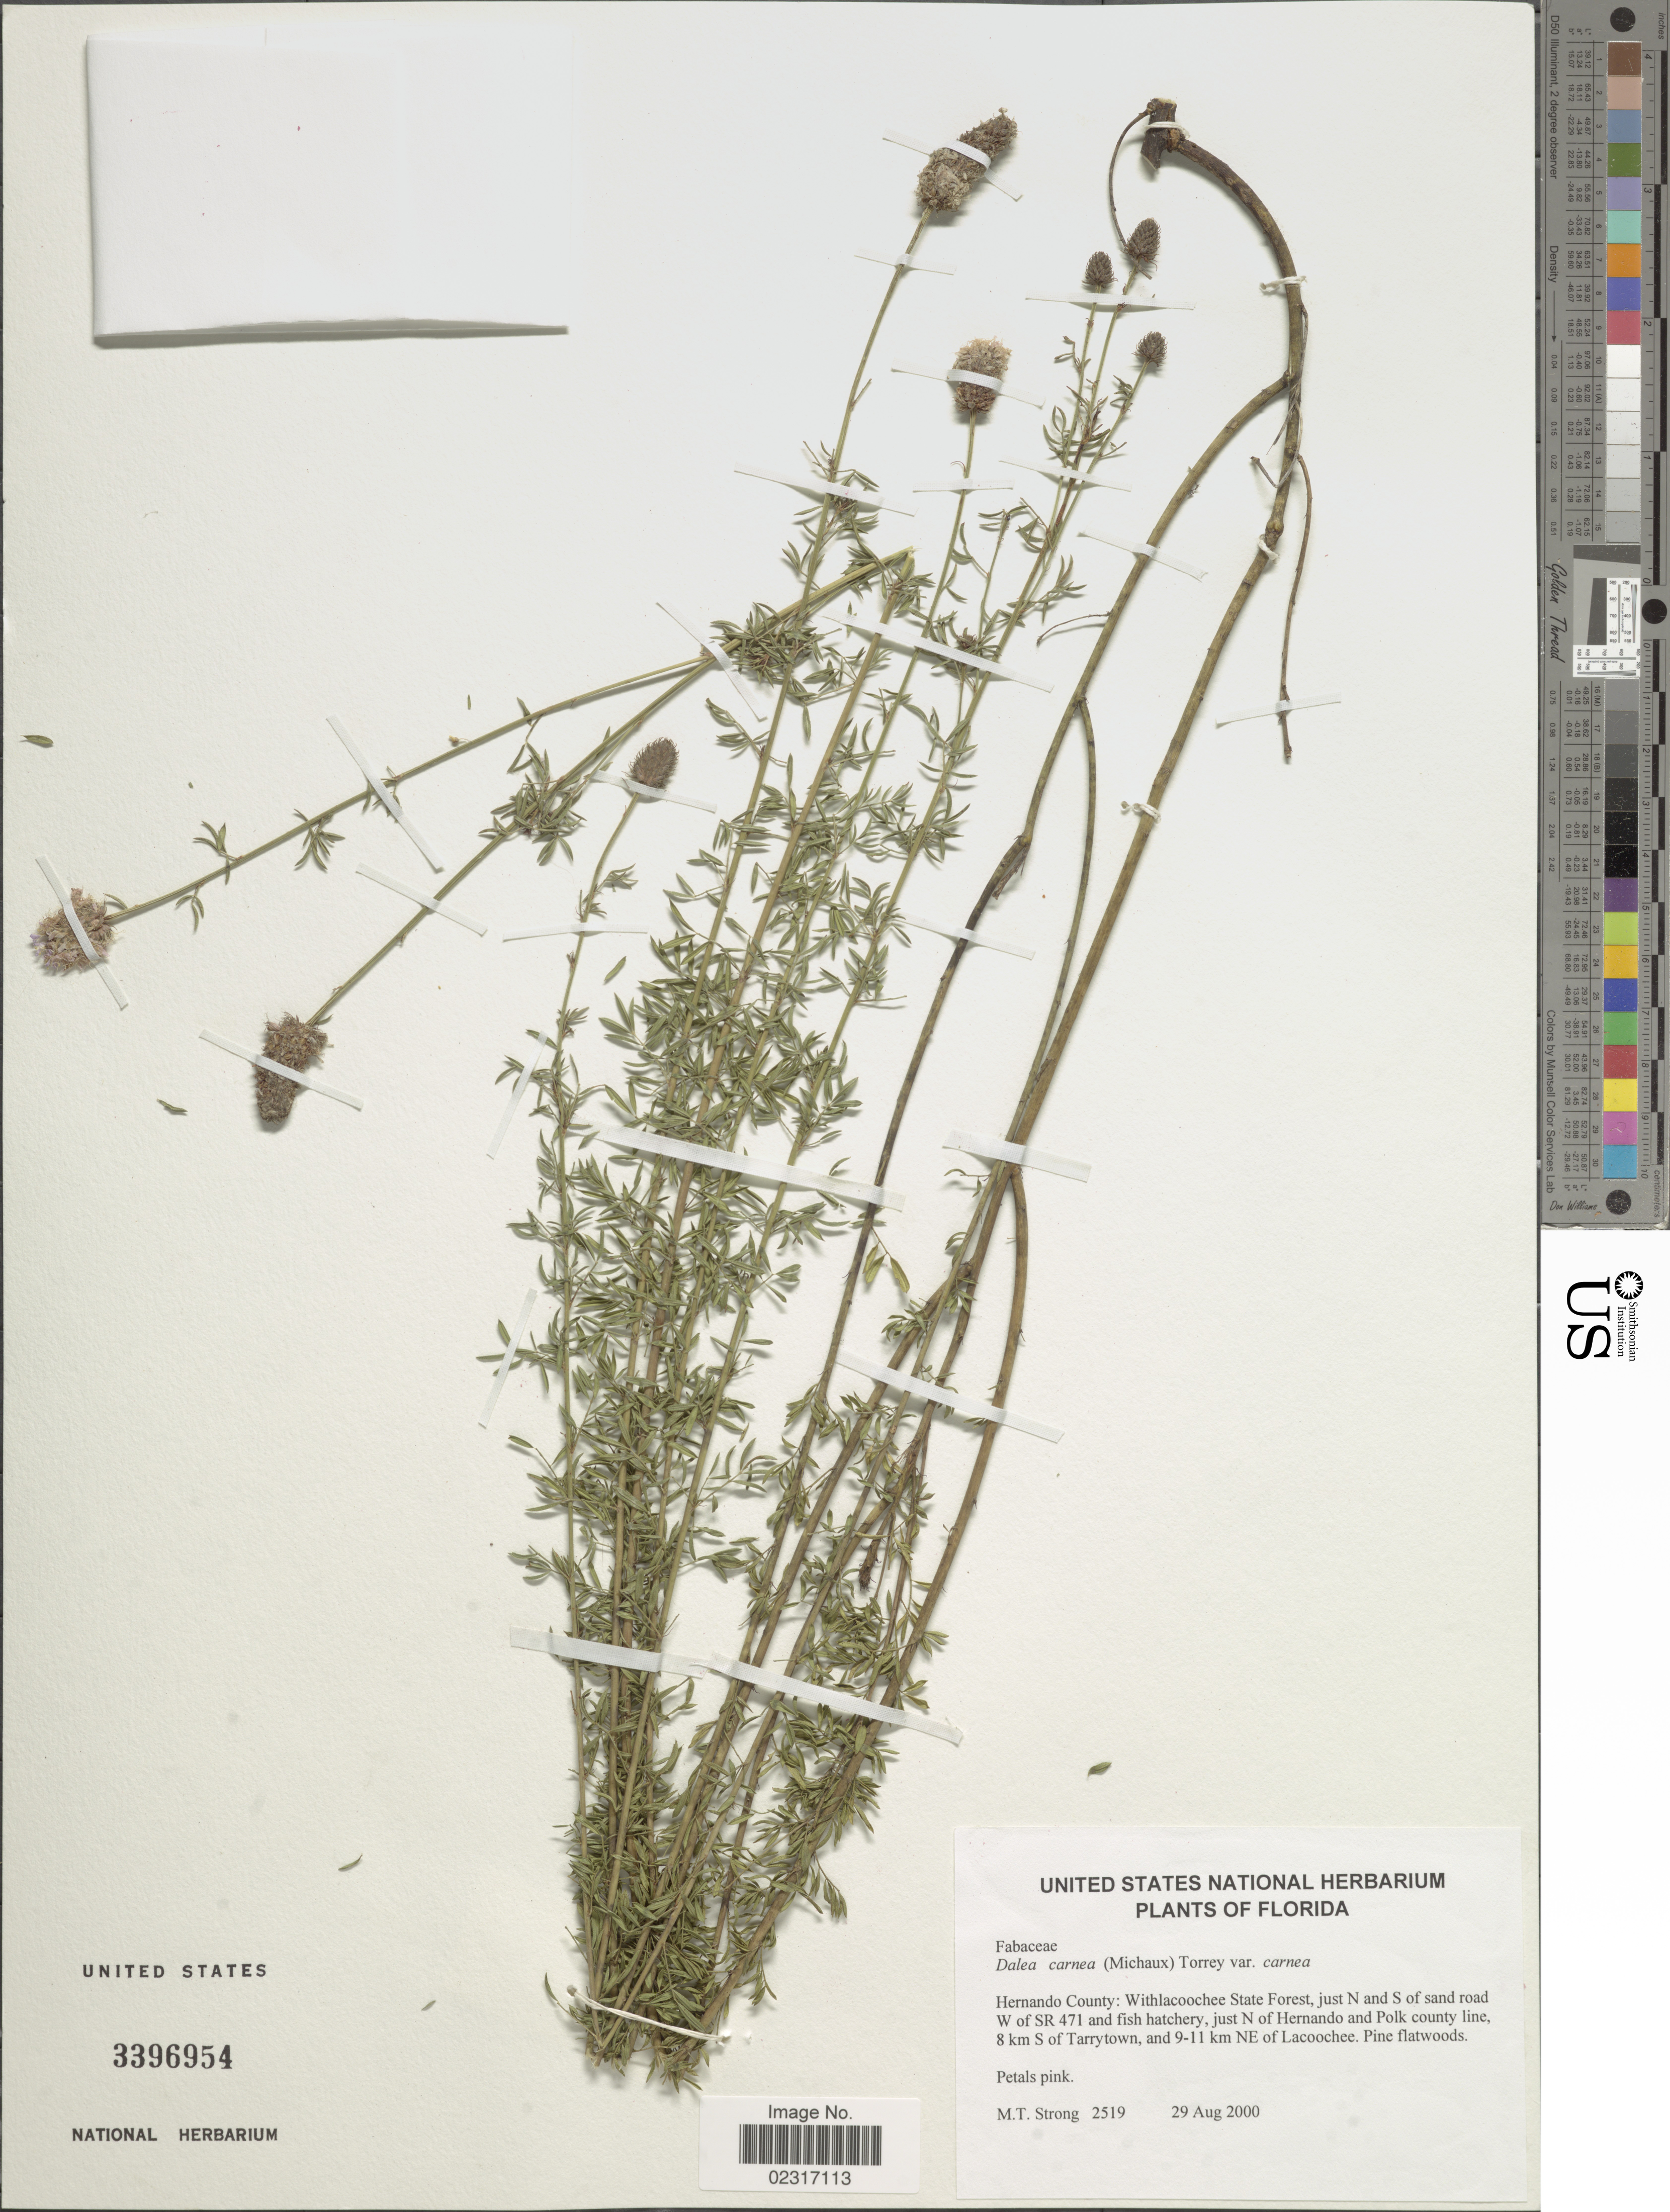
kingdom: Plantae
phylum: Tracheophyta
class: Magnoliopsida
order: Fabales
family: Fabaceae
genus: Dalea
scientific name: Dalea carnea var. carnea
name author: (Michx.) Poir.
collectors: M. T. Strong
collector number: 2519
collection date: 2000-08-29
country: United States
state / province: Florida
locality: Hernando County: Withlacoochee State Forest, just N and S of sand road W of SR 471 and Fish hatchery, just N of Hernando and Polk county line, 8 km S of Tarrytown, and 9-11 km NE of Lacoochee.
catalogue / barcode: US 3396954